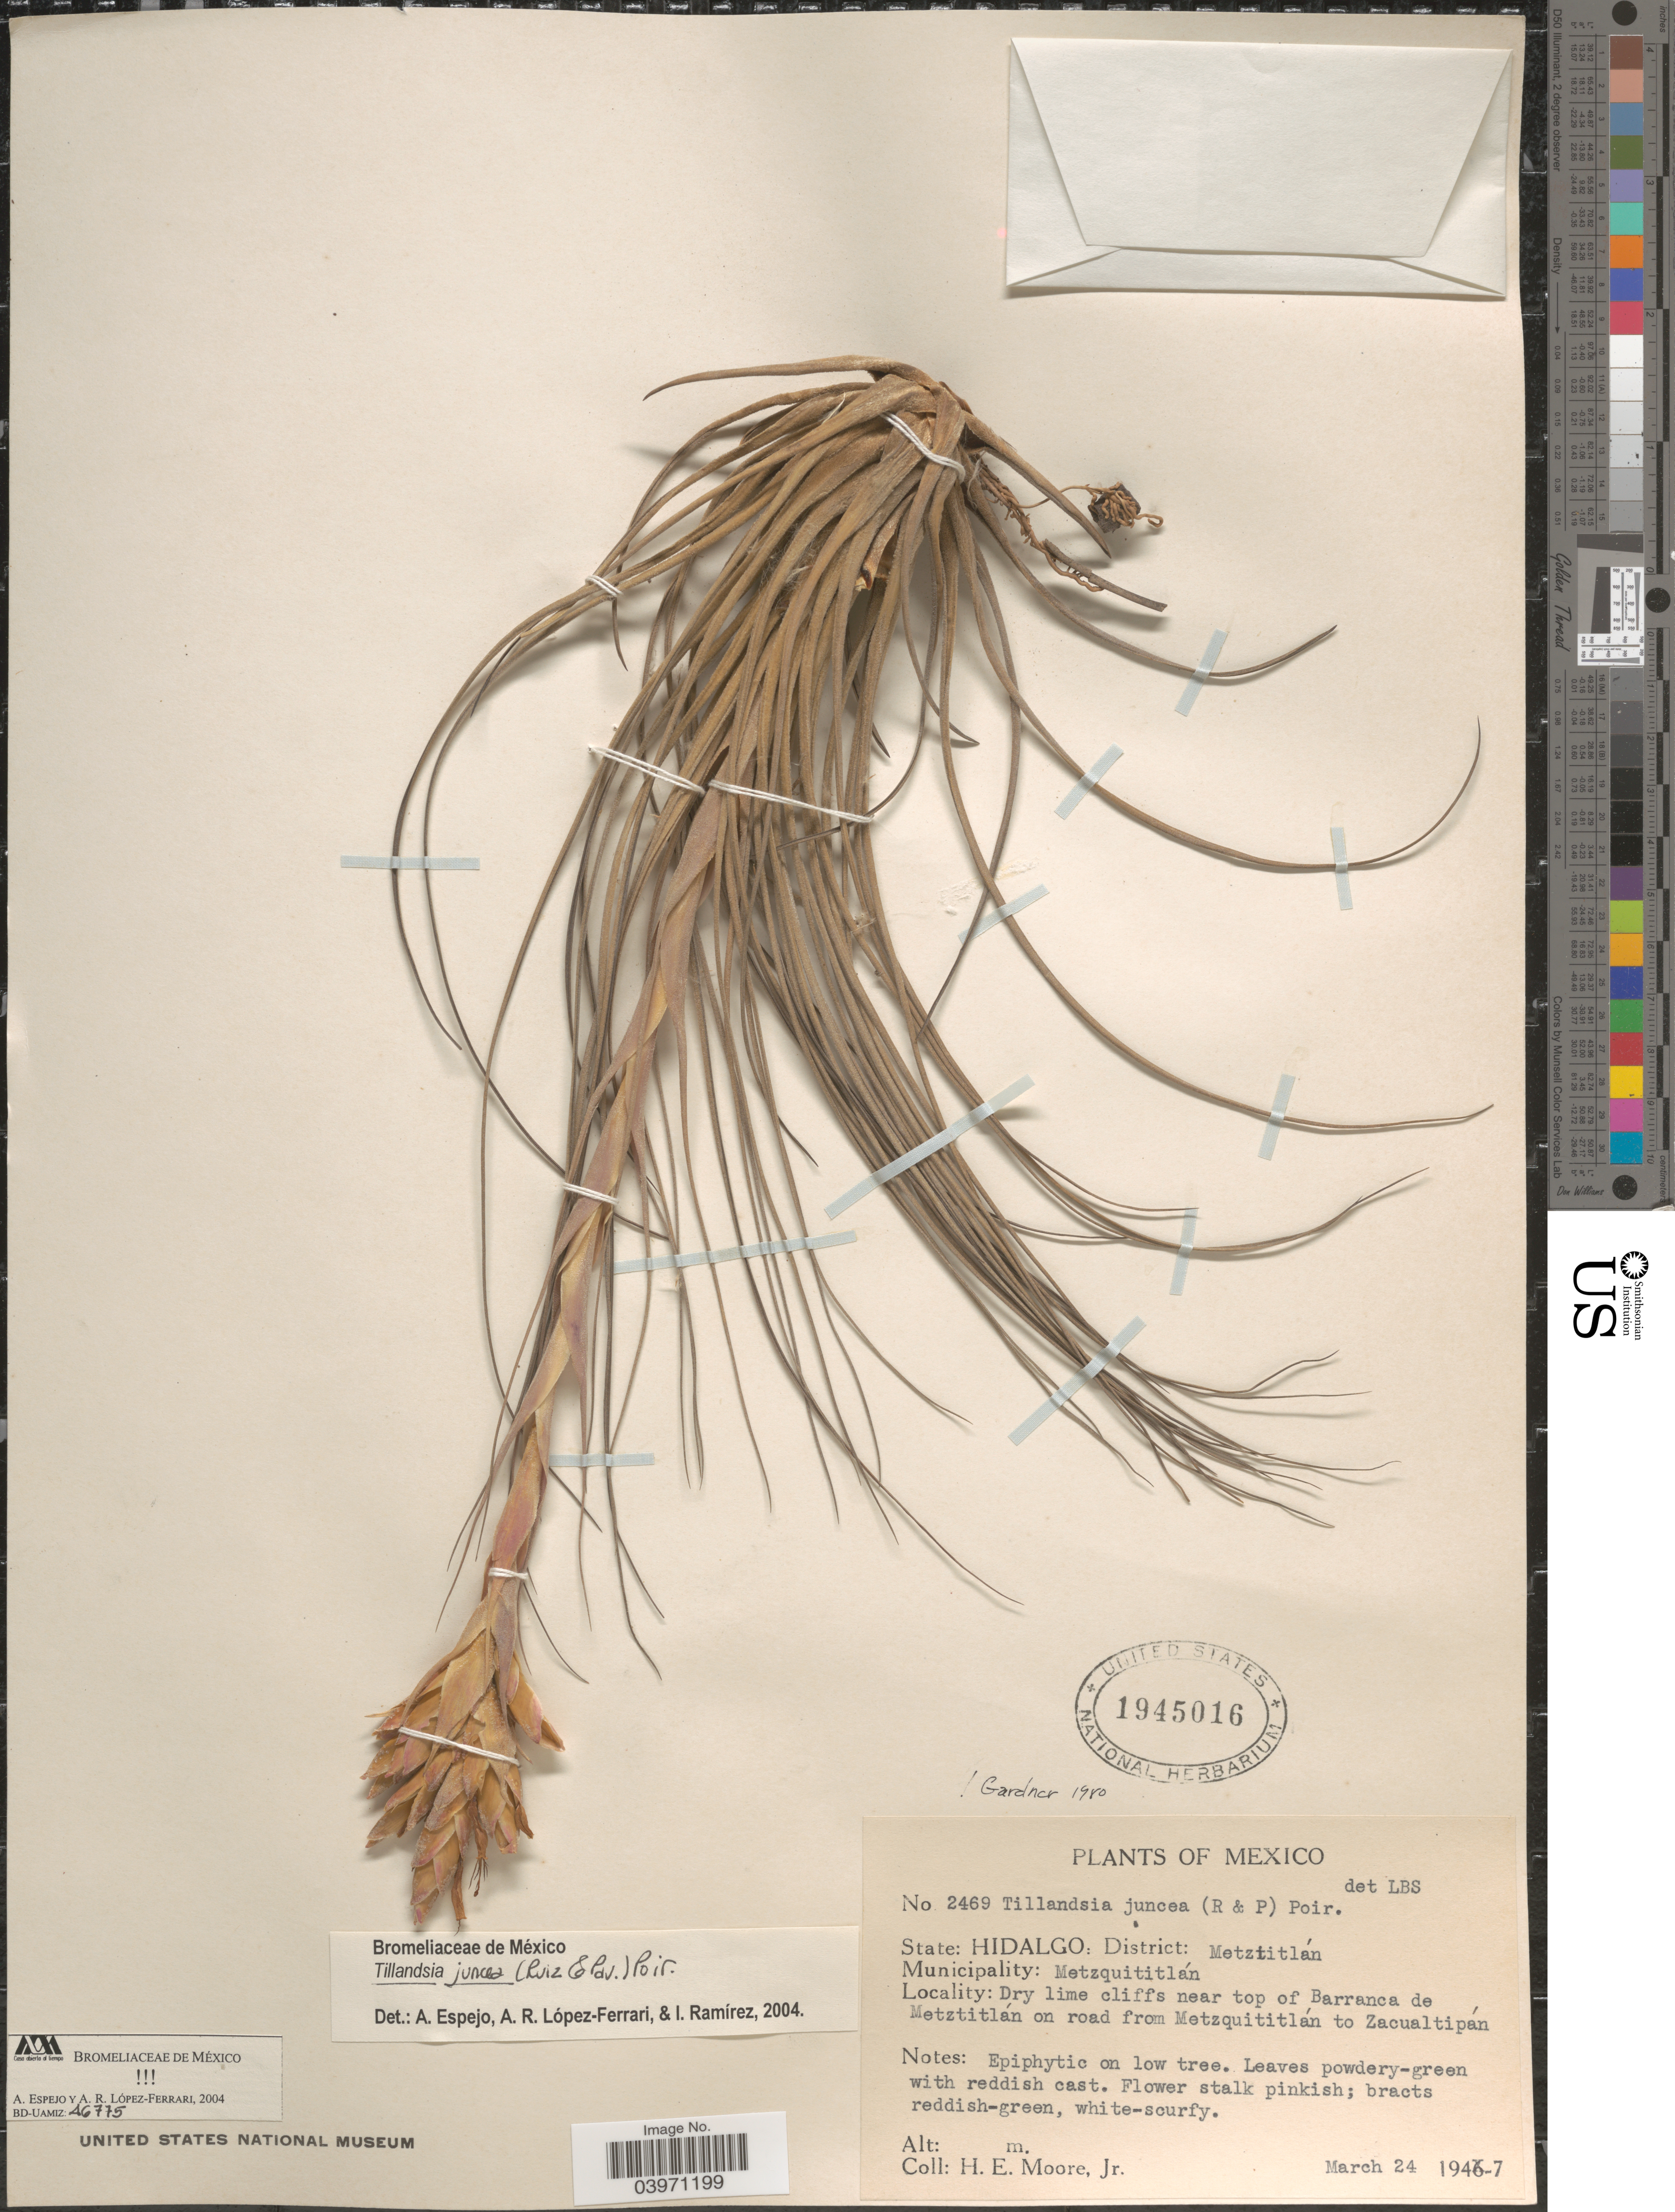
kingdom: Plantae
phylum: Tracheophyta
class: Liliopsida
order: Poales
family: Bromeliaceae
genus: Tillandsia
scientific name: Tillandsia juncea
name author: (Ruiz & Pav.) Poir.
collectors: H. Moore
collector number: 2469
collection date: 1947-03-24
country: Mexico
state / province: Hidalgo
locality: District: Metztitlán. Municipality: Metzquititlán. Dry lime cliffs near top of Barranca de Metztitlán on road from Metzquititlán to Zacualtipán.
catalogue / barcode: US 1945016